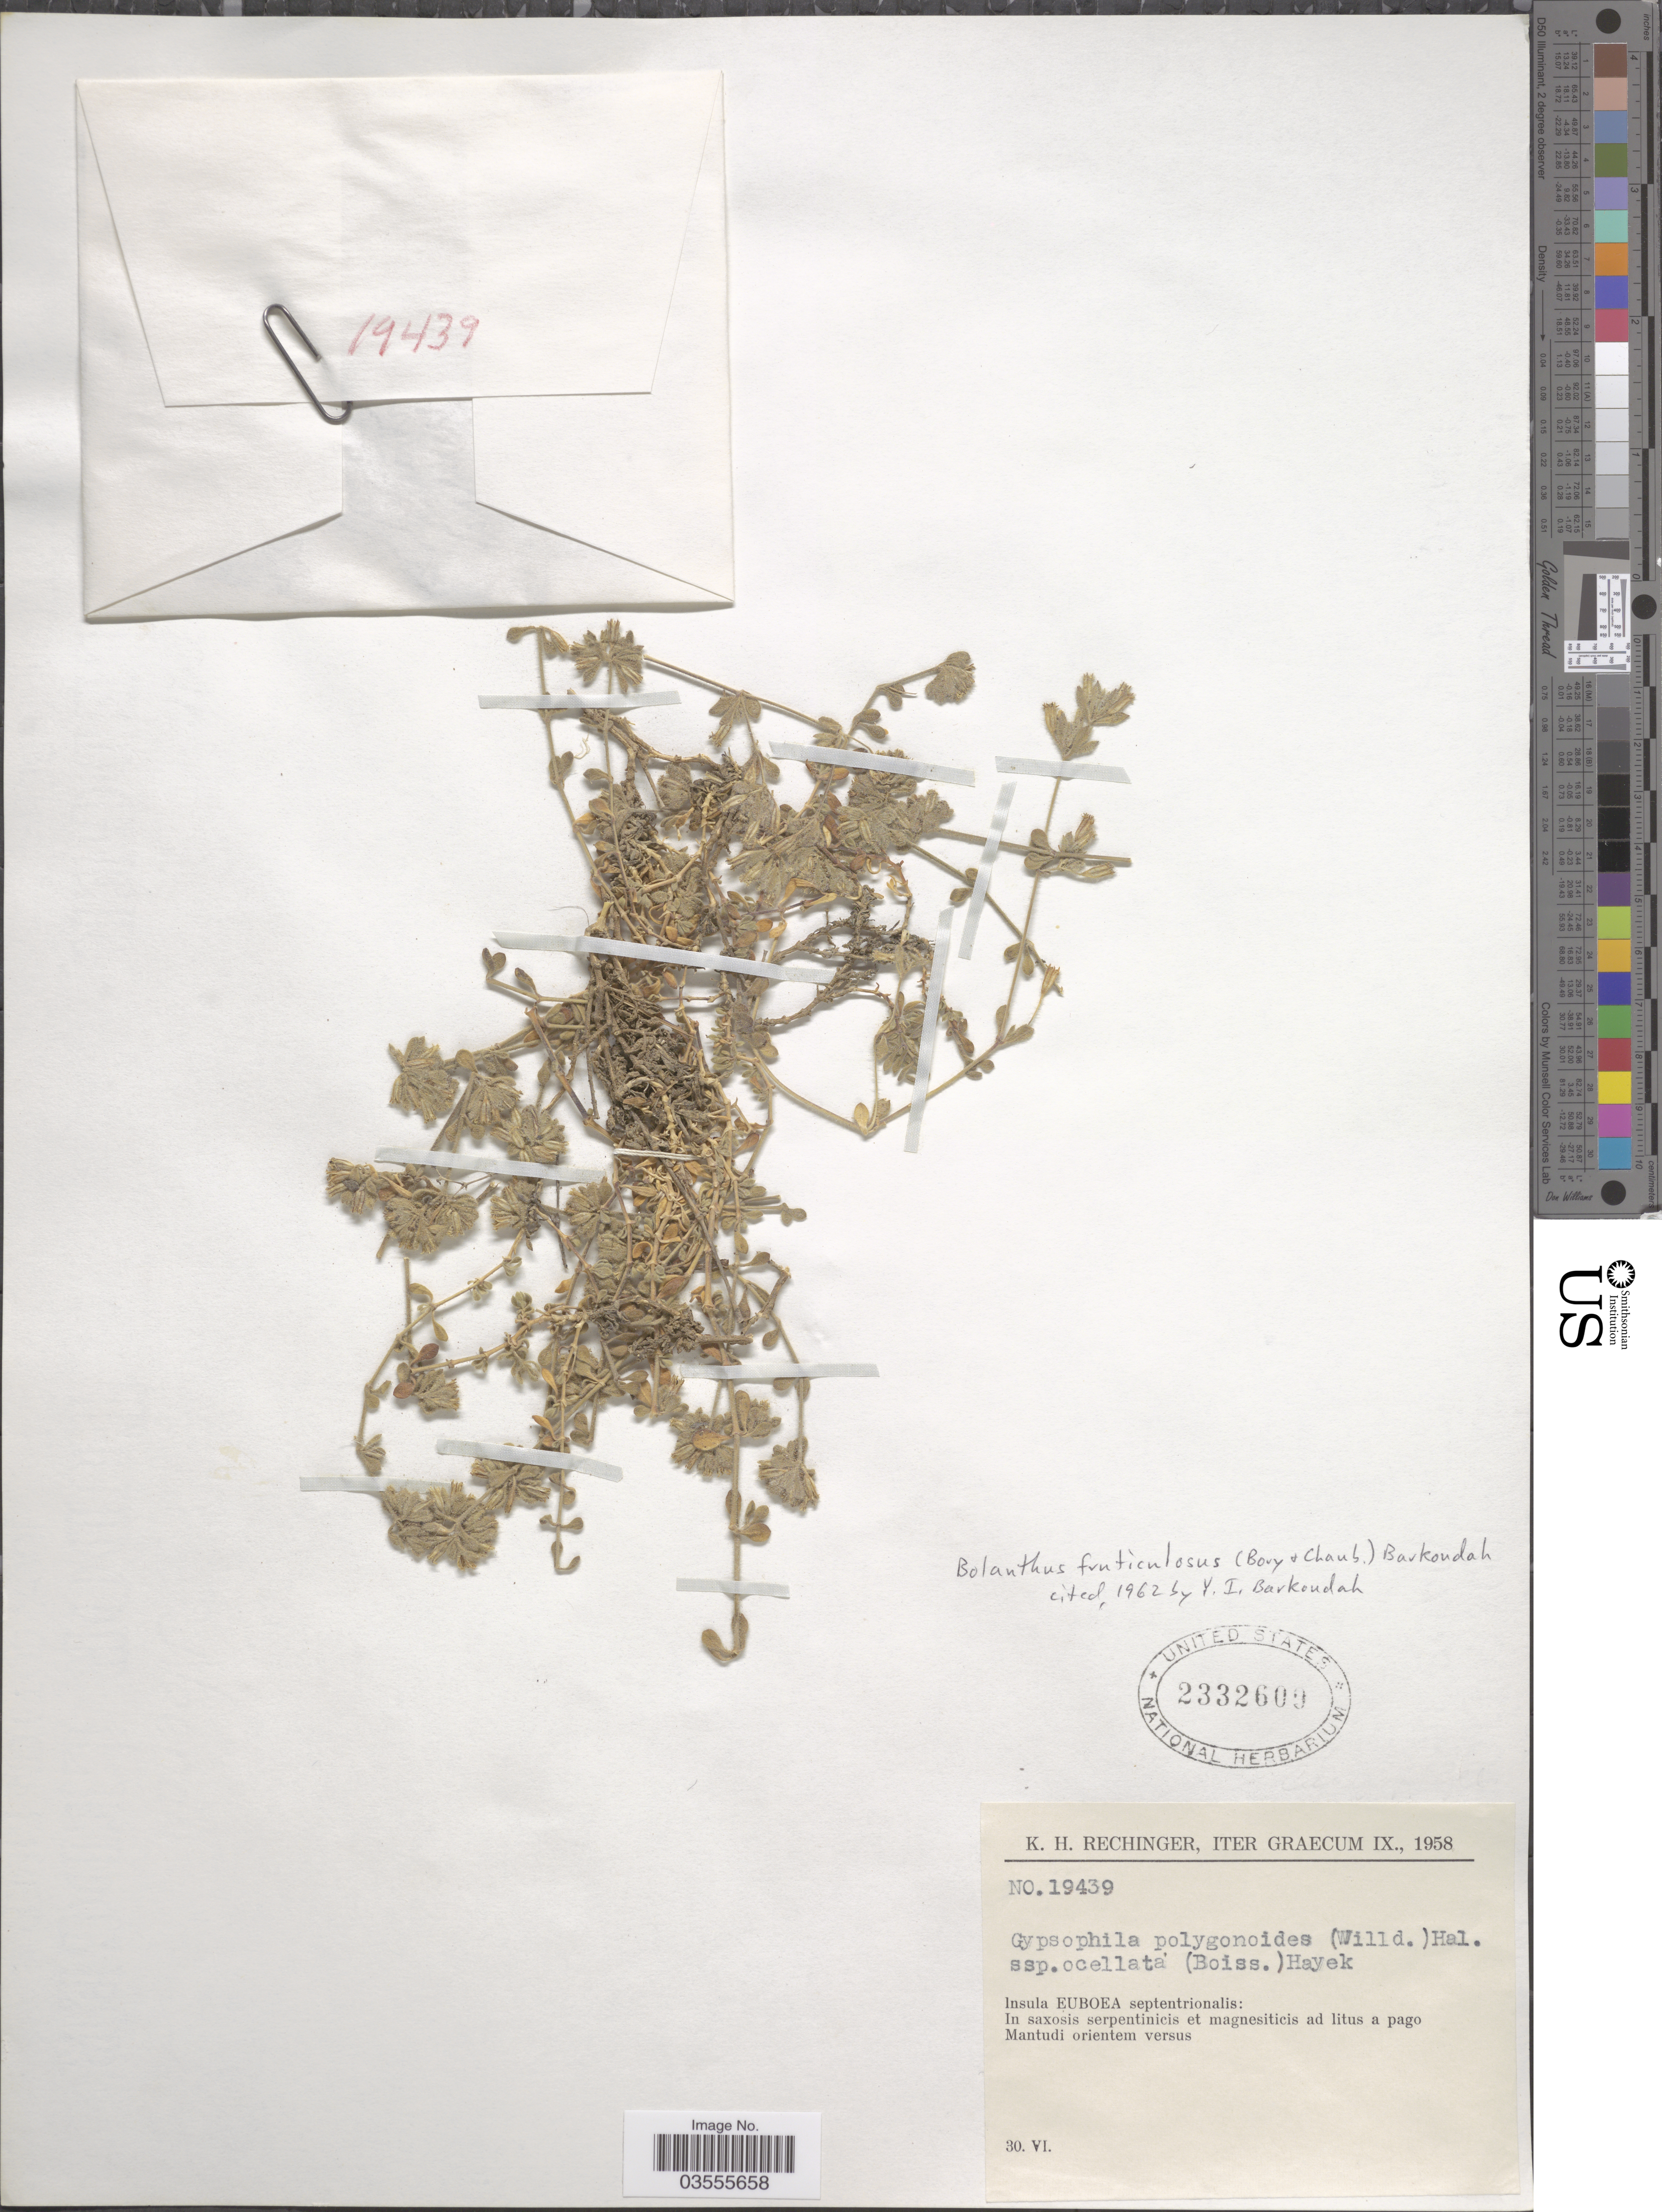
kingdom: Plantae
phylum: Tracheophyta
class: Magnoliopsida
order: Caryophyllales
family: Caryophyllaceae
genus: Bolanthus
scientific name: Bolanthus fruticulosus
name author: (Bory & Chaub.) Barkoudah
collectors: K. H. Rechinger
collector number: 19439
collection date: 1958-06-30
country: Greece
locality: Graecum. Insula Euboea septentrionalis: In saxosis serpentinicis et magnesticis ad litus a pago Mantudi orientem versus.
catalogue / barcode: US 2332609